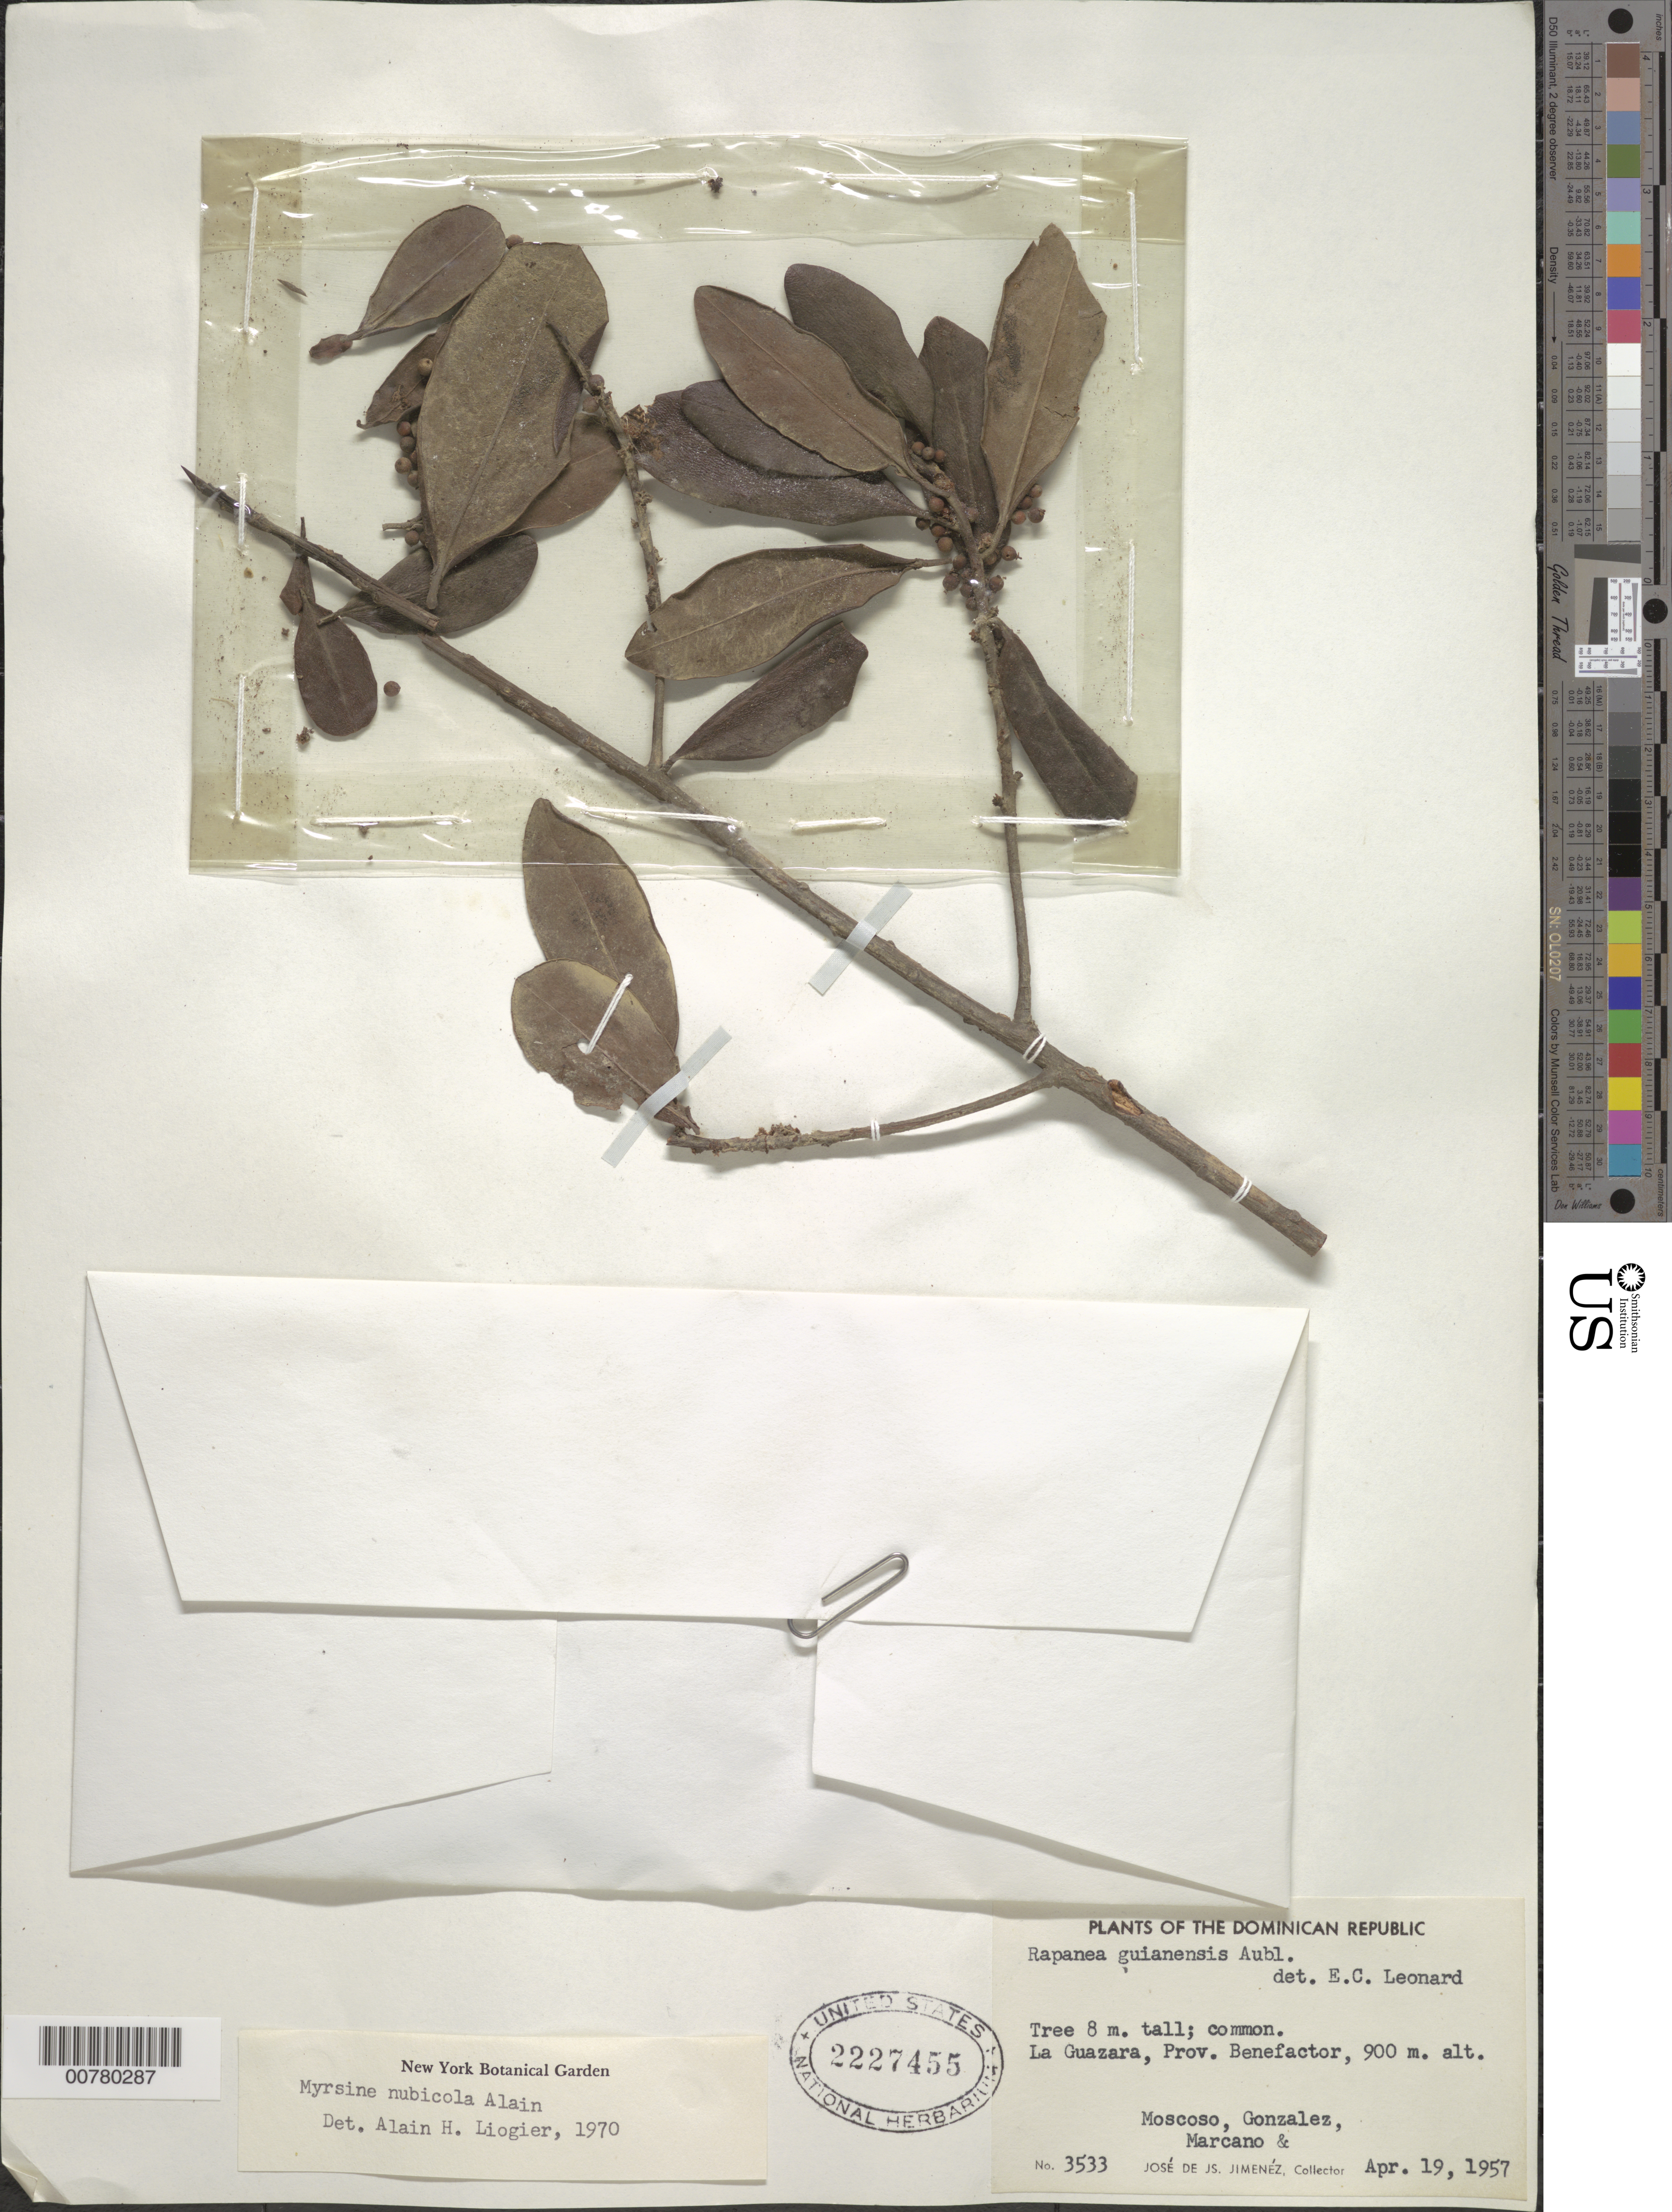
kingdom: Plantae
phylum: Tracheophyta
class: Magnoliopsida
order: Ericales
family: Primulaceae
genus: Myrsine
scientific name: Myrsine nubicola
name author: Alain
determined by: Liogier, Alain H.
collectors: R. Moscoso, -. Gonzalez, E. J. Marcano F. & J. J. Jiménez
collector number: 3533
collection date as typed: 19 Apr 1957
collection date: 1957-04-19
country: Dominican Republic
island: Hispaniola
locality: Province of Benefactor?, La Guazara.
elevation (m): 900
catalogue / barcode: US 2227455